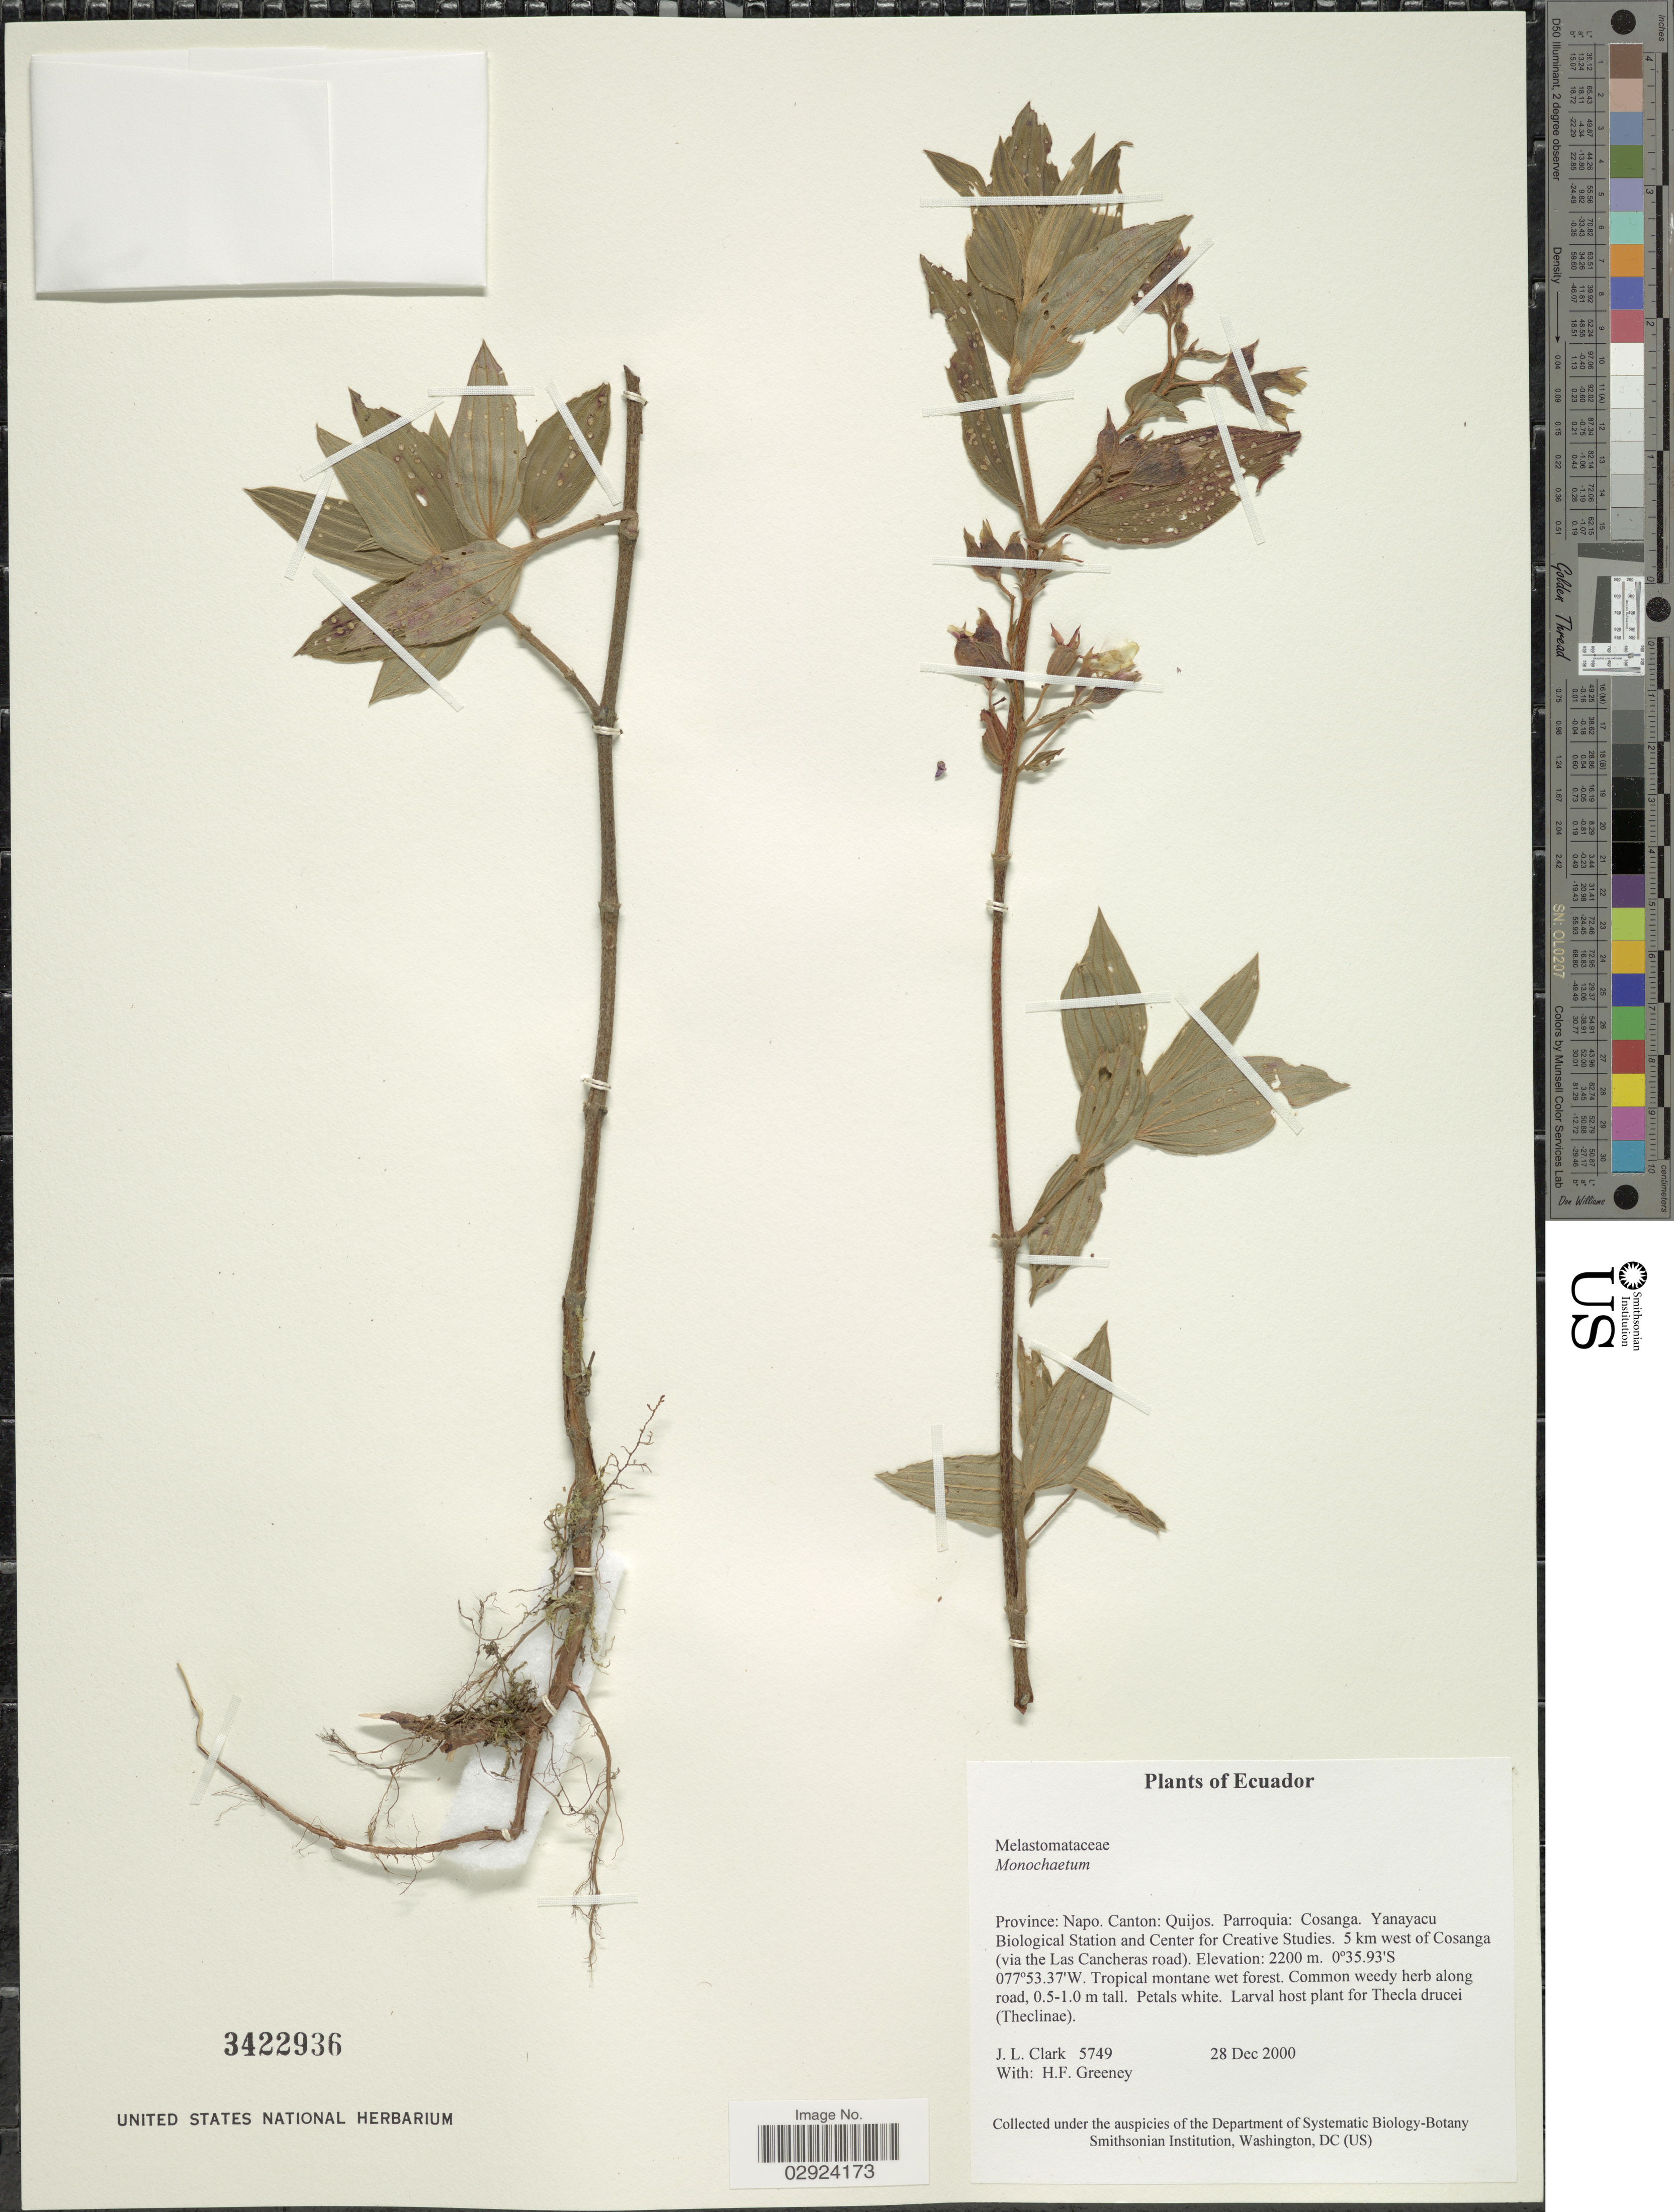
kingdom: Plantae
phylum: Tracheophyta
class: Magnoliopsida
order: Myrtales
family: Melastomataceae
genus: Monochaetum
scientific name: Monochaetum sp.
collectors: J. L. Clark & H. Greeney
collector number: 5749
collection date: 2000-12-28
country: Ecuador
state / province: Napo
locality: Province: Napo, Canton: Quijos, Parroquia: Cosanga, Yanayacu Biological Station and Center for Creative Studies, 5 km west of Cosanga (via the Las Cancheras road).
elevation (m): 2200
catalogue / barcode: US 3422936